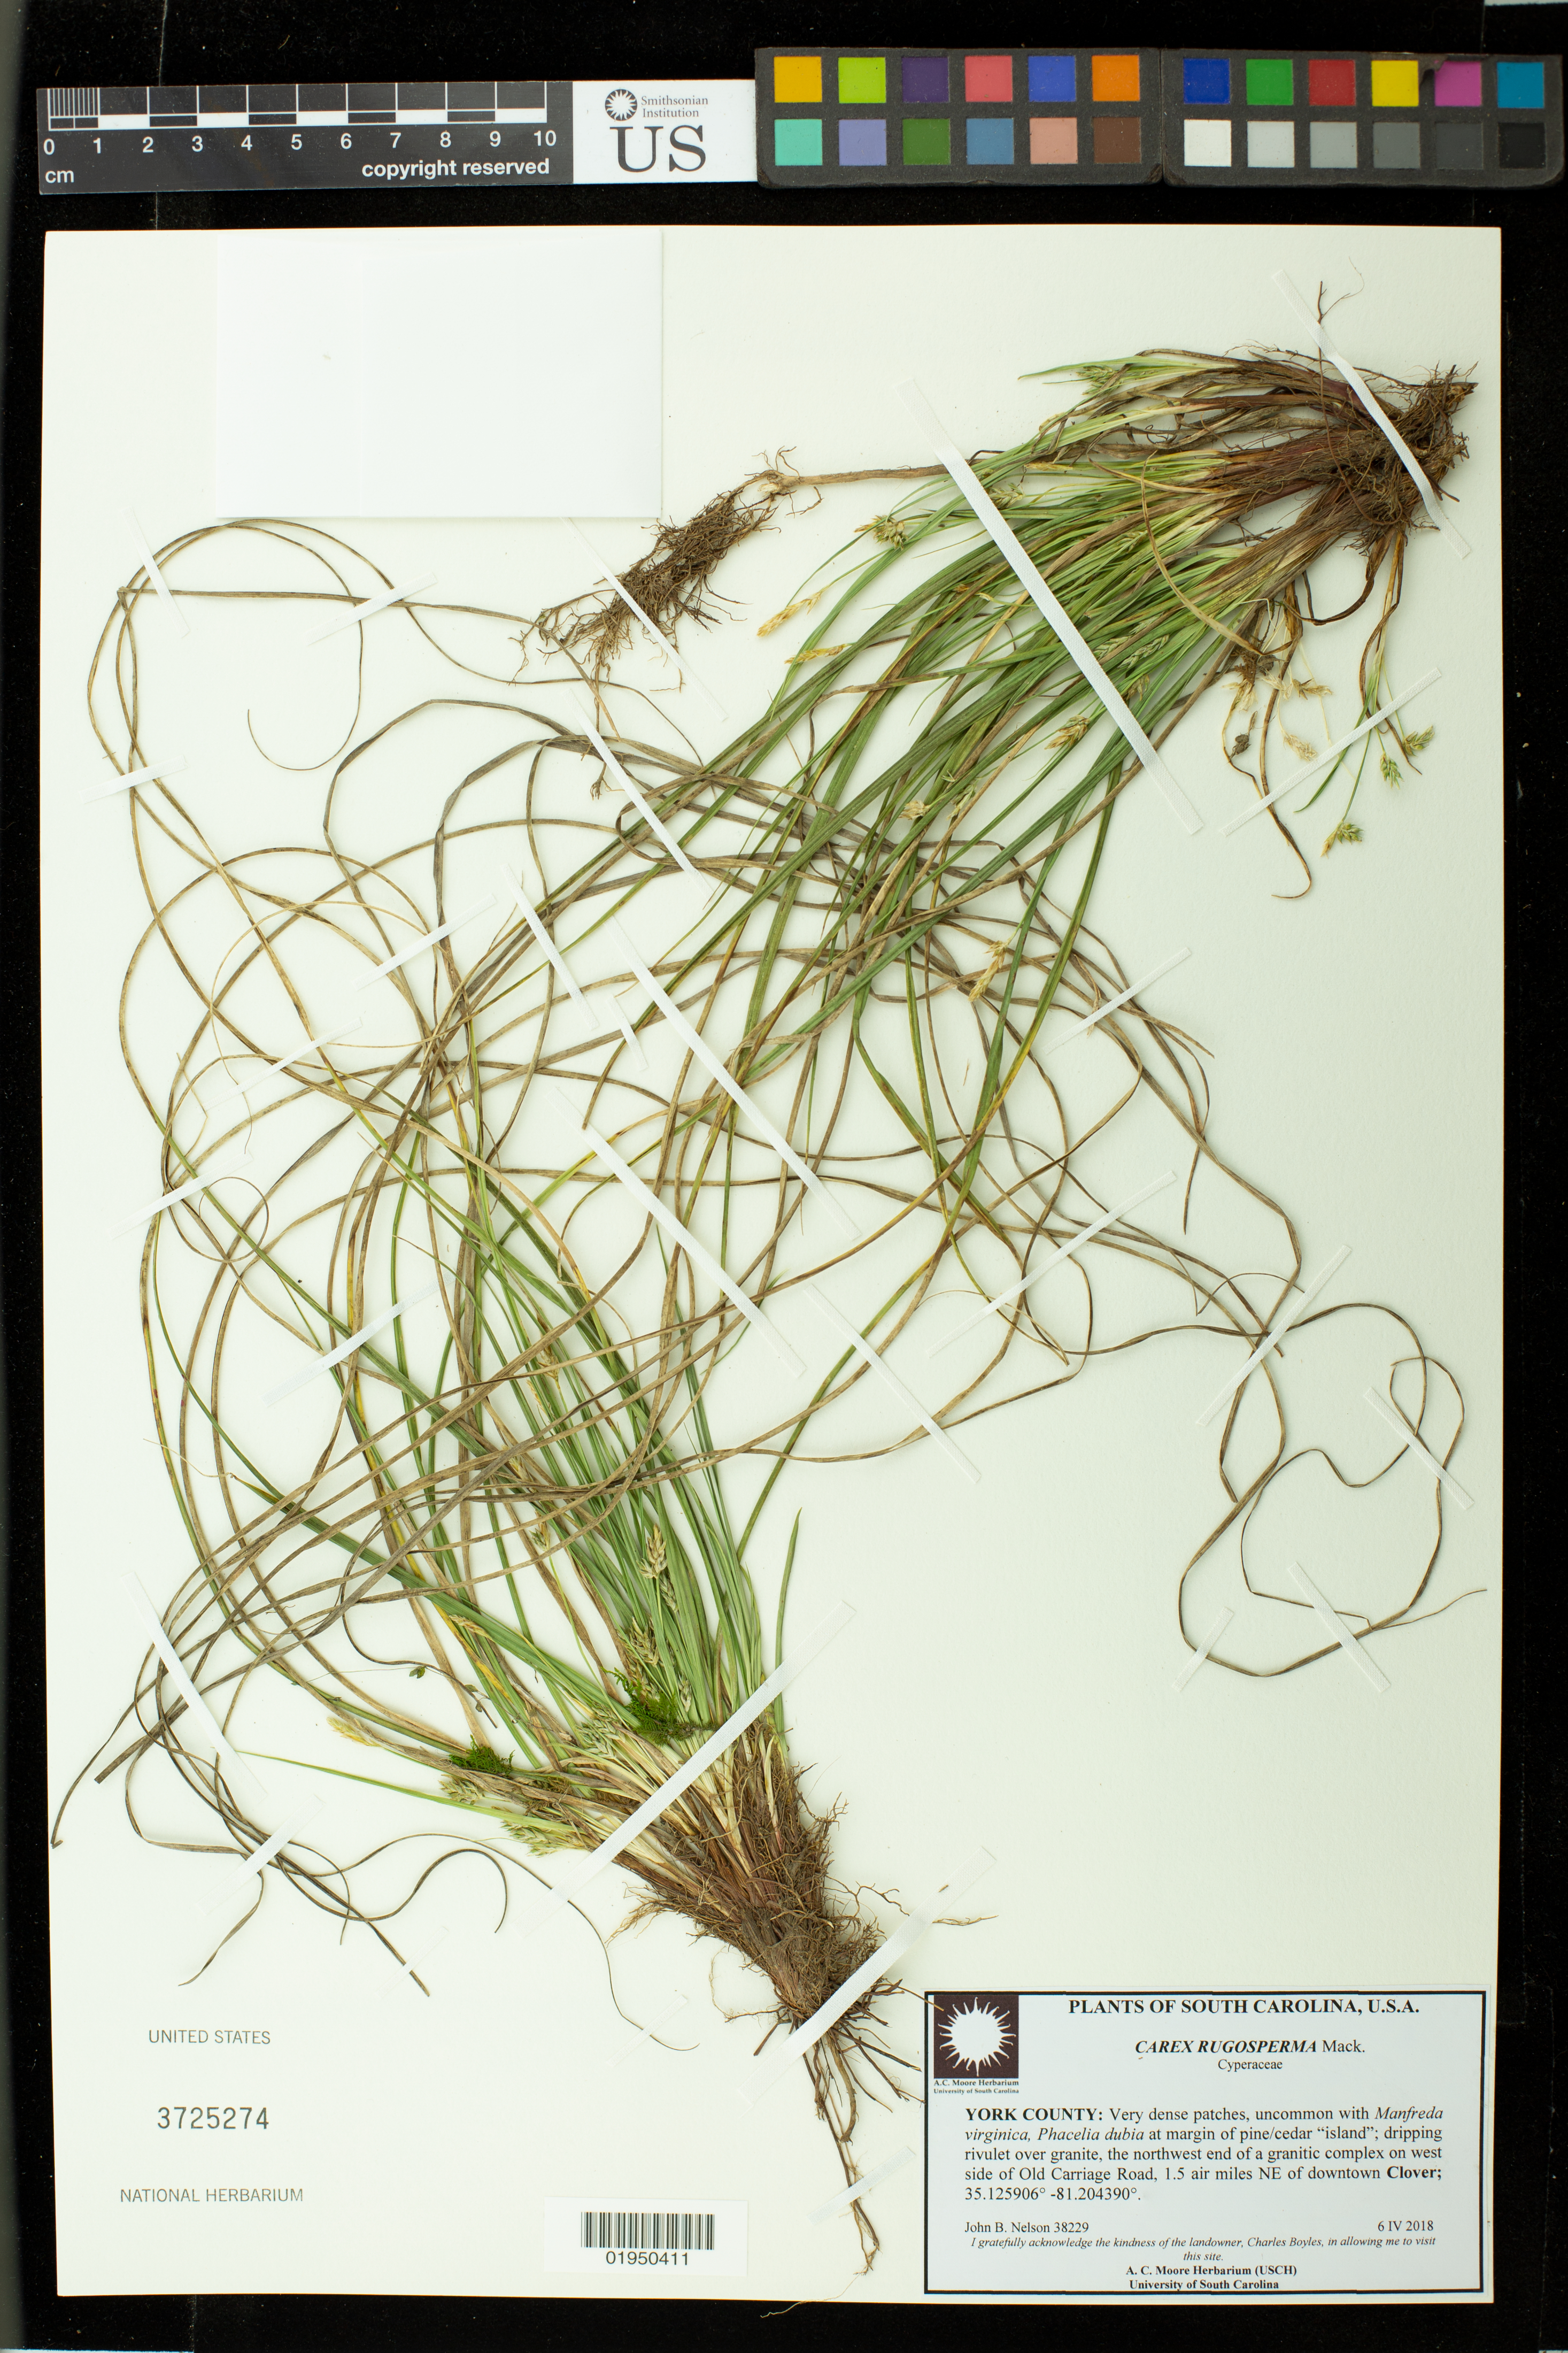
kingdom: Plantae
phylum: Tracheophyta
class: Liliopsida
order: Poales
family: Cyperaceae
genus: Carex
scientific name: Carex rugosperma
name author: Mack.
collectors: J. Nelson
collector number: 38229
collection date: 2018-04-06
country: United States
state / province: South Carolina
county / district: York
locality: Very dense patches, uncommonn with Manfreda virginia, Phacelia dubia at margin of pine/cedar "island"; dripping rivulet over granite, the northwest end of a granitic complex on west side of Old Carriage Road, 1.5 miles NE of downtown Clover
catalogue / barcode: US 3725274